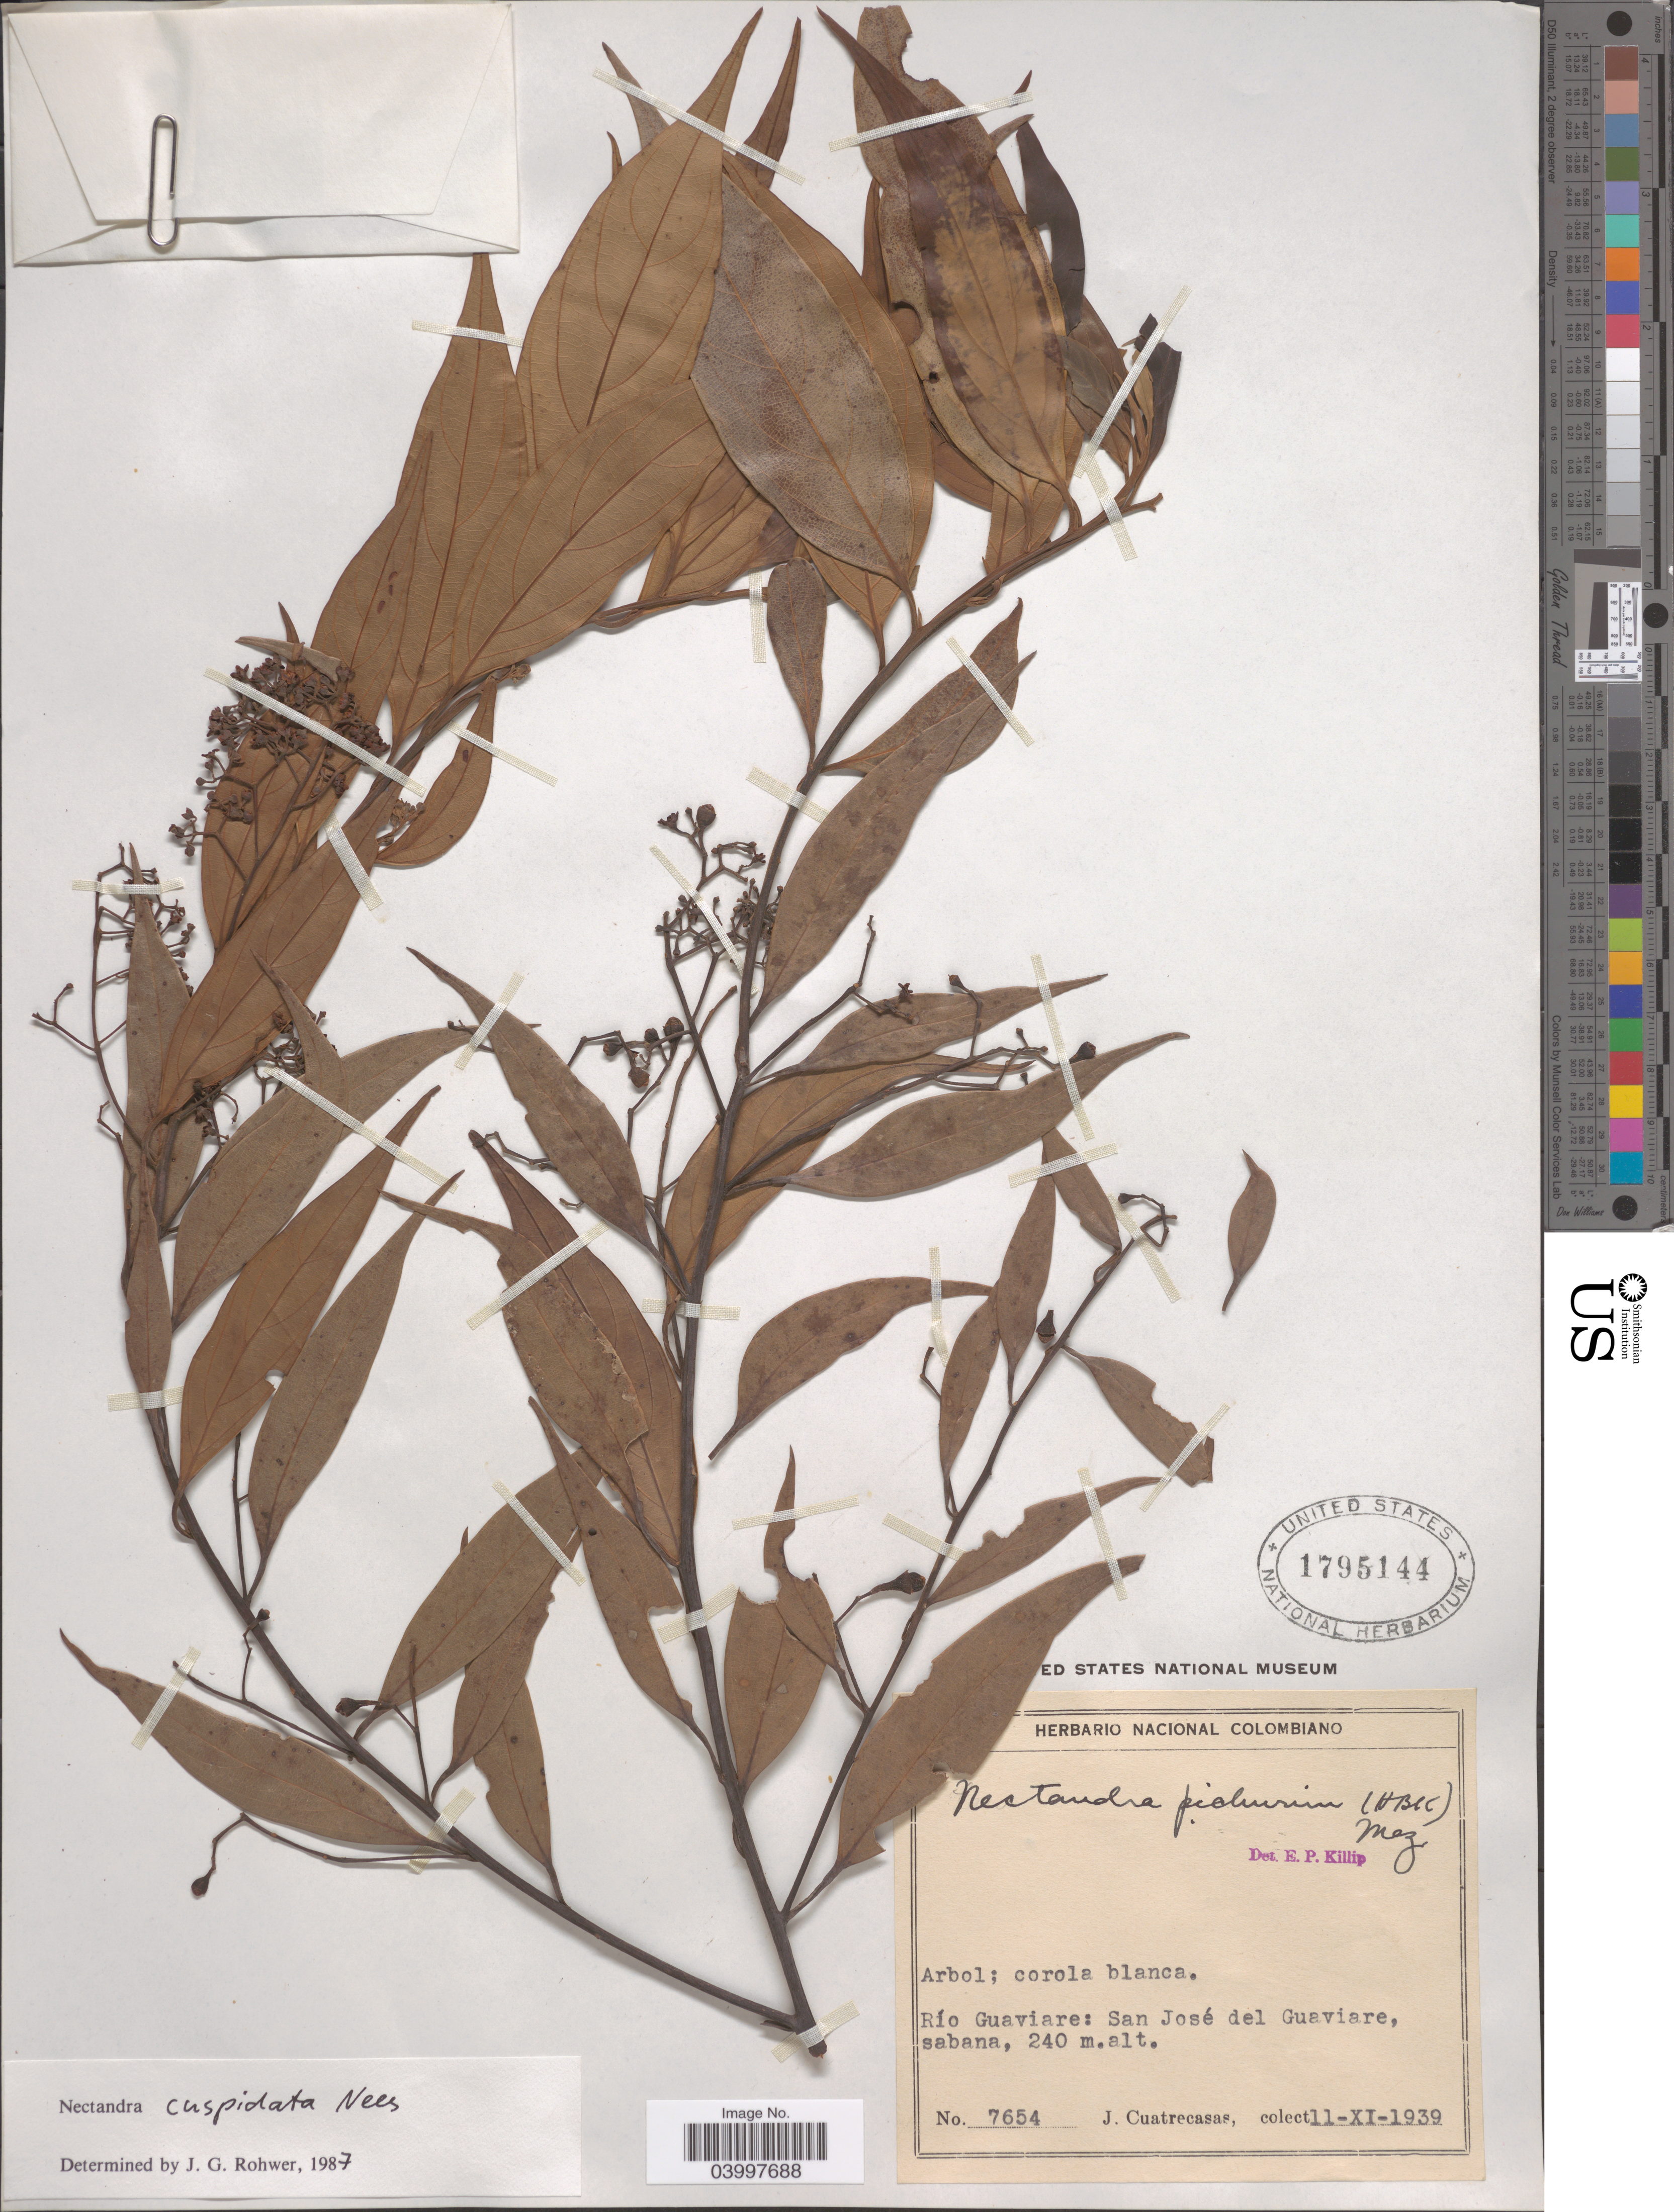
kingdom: Plantae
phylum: Tracheophyta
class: Magnoliopsida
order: Laurales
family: Lauraceae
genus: Nectandra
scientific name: Nectandra cuspidata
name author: Nees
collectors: J. Cuatrecasas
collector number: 7654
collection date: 1939-11-11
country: Colombia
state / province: Guaviare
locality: Río Guaviare: San José del Guaviare, sabana.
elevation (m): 240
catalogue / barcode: US 1795144